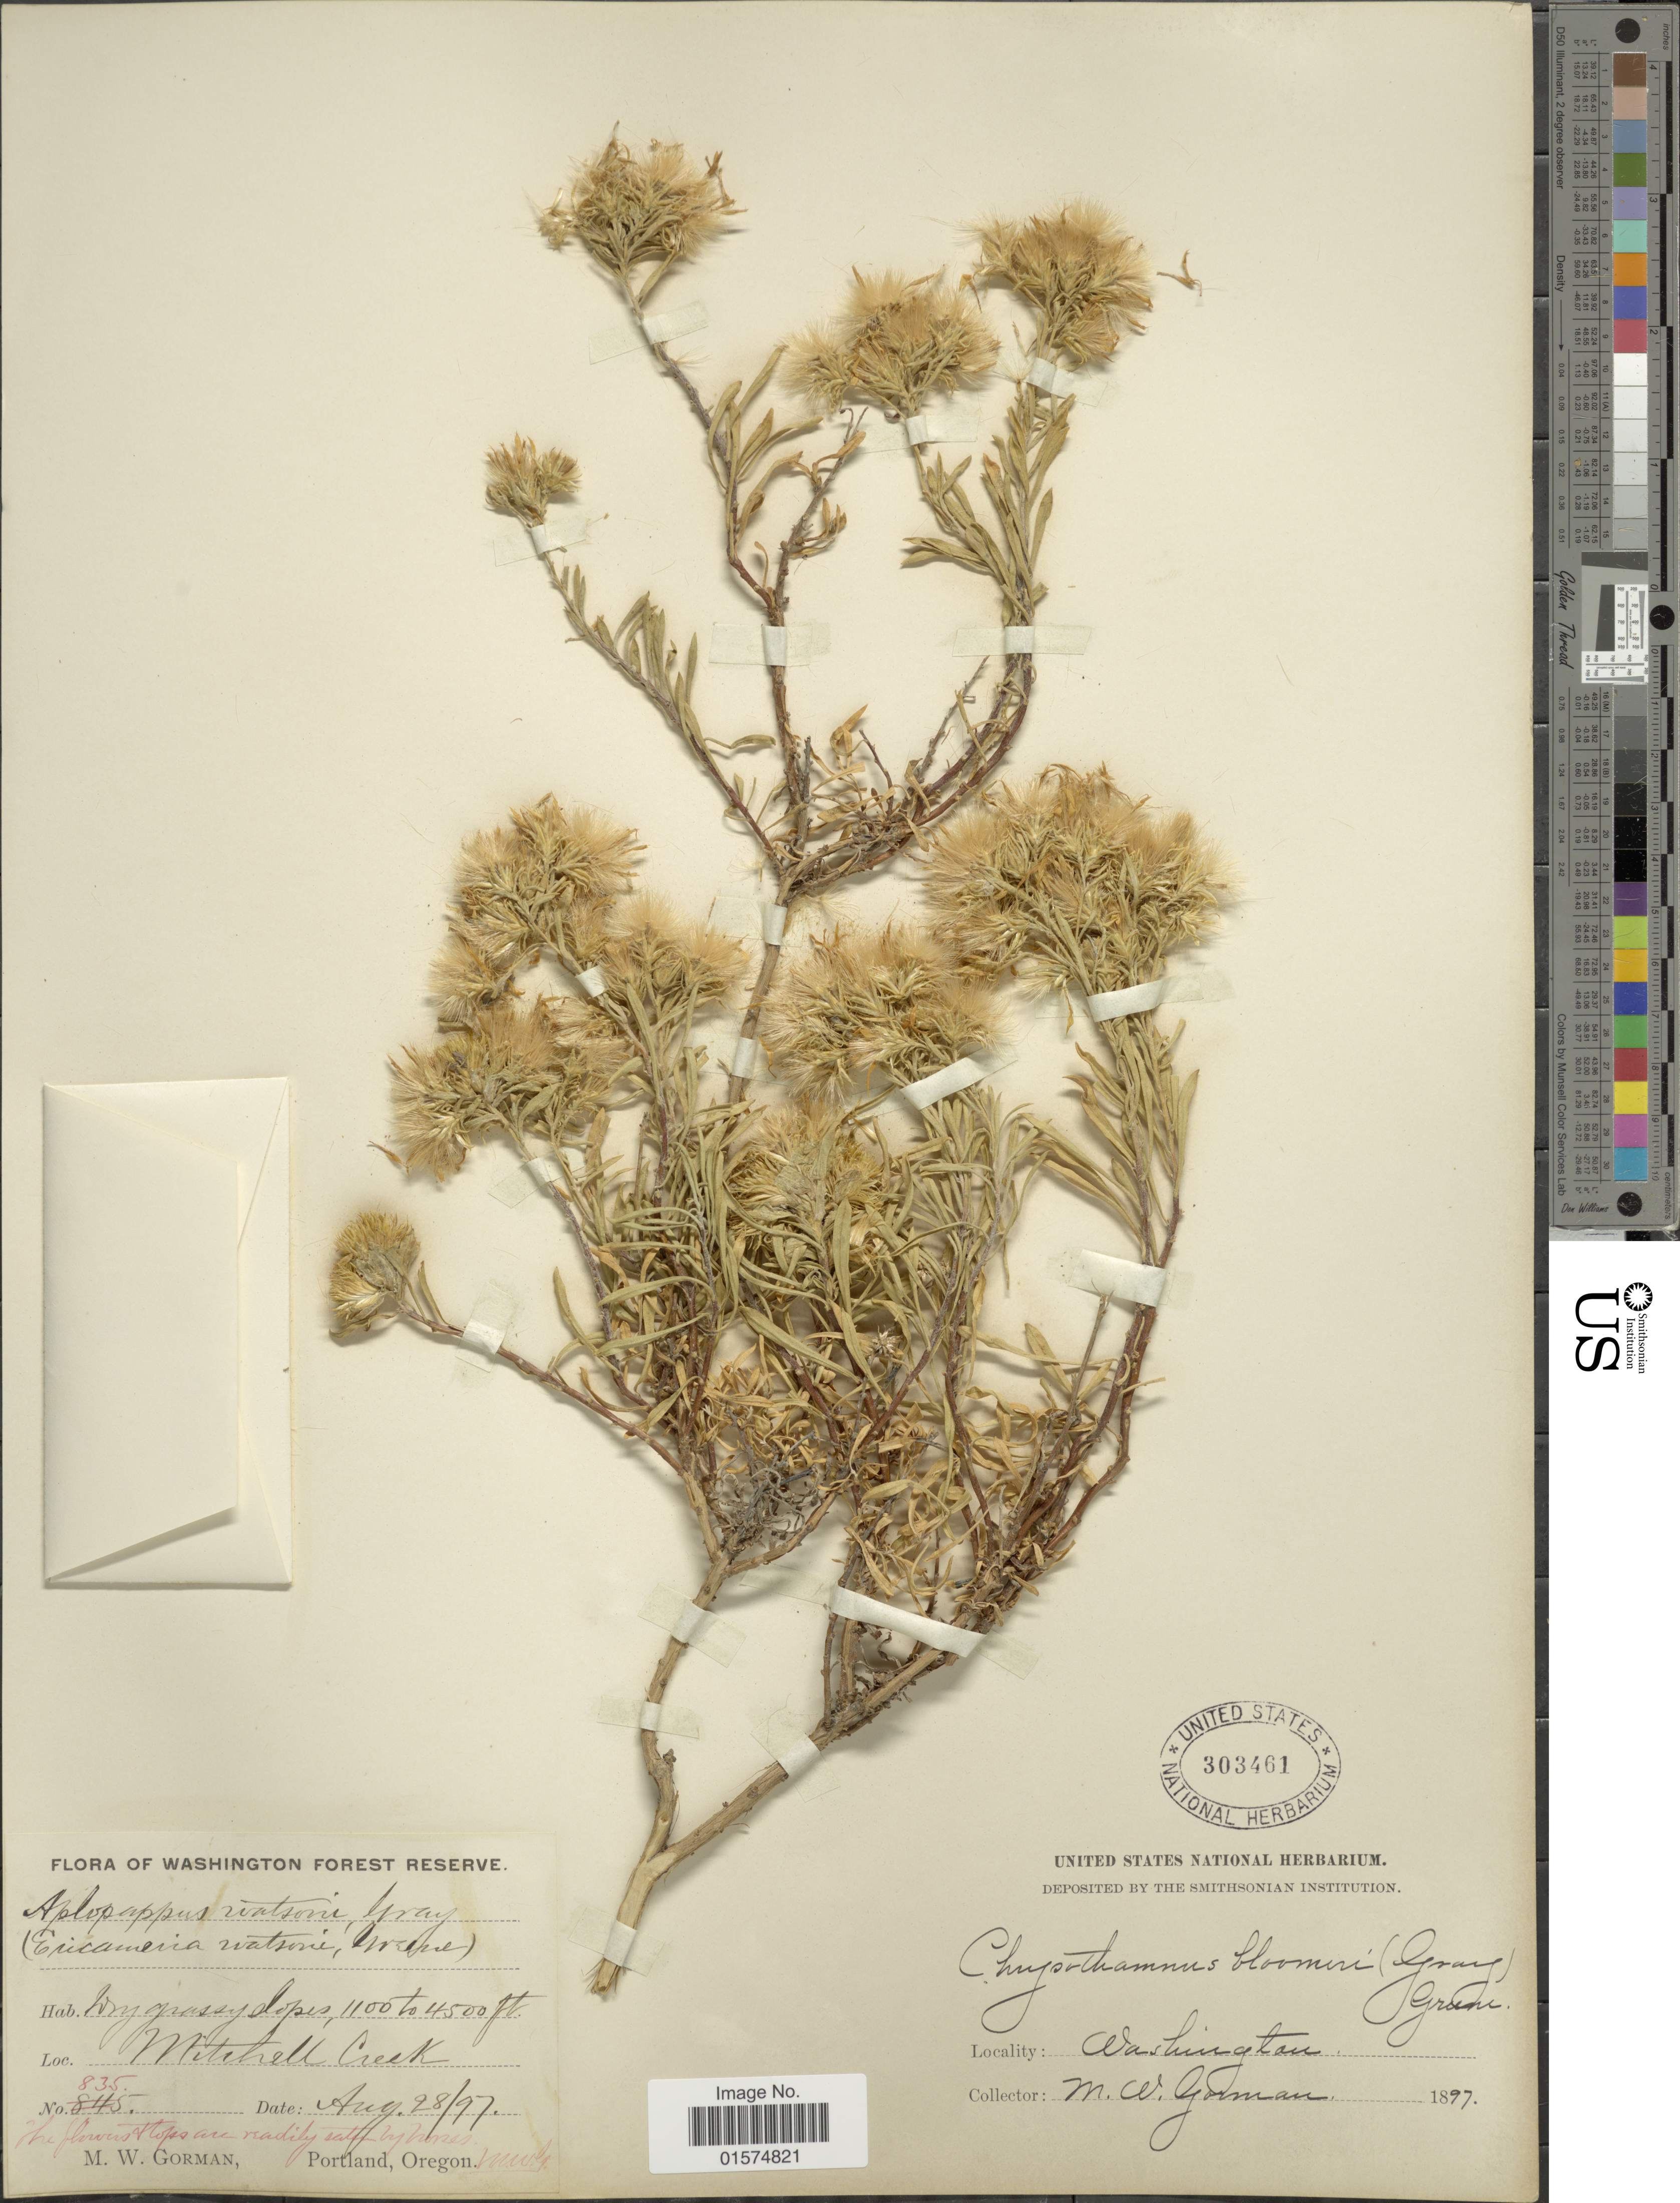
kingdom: Plantae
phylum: Tracheophyta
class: Magnoliopsida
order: Asterales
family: Asteraceae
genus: Ericameria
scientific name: Ericameria bloomeri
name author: (A. Gray) J.F. Macbr.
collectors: M. W. Gorman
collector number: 835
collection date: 1897-08-28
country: United States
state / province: Washington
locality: Washington Forest Reserve. Mitchell Creek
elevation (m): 335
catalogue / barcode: US 303461